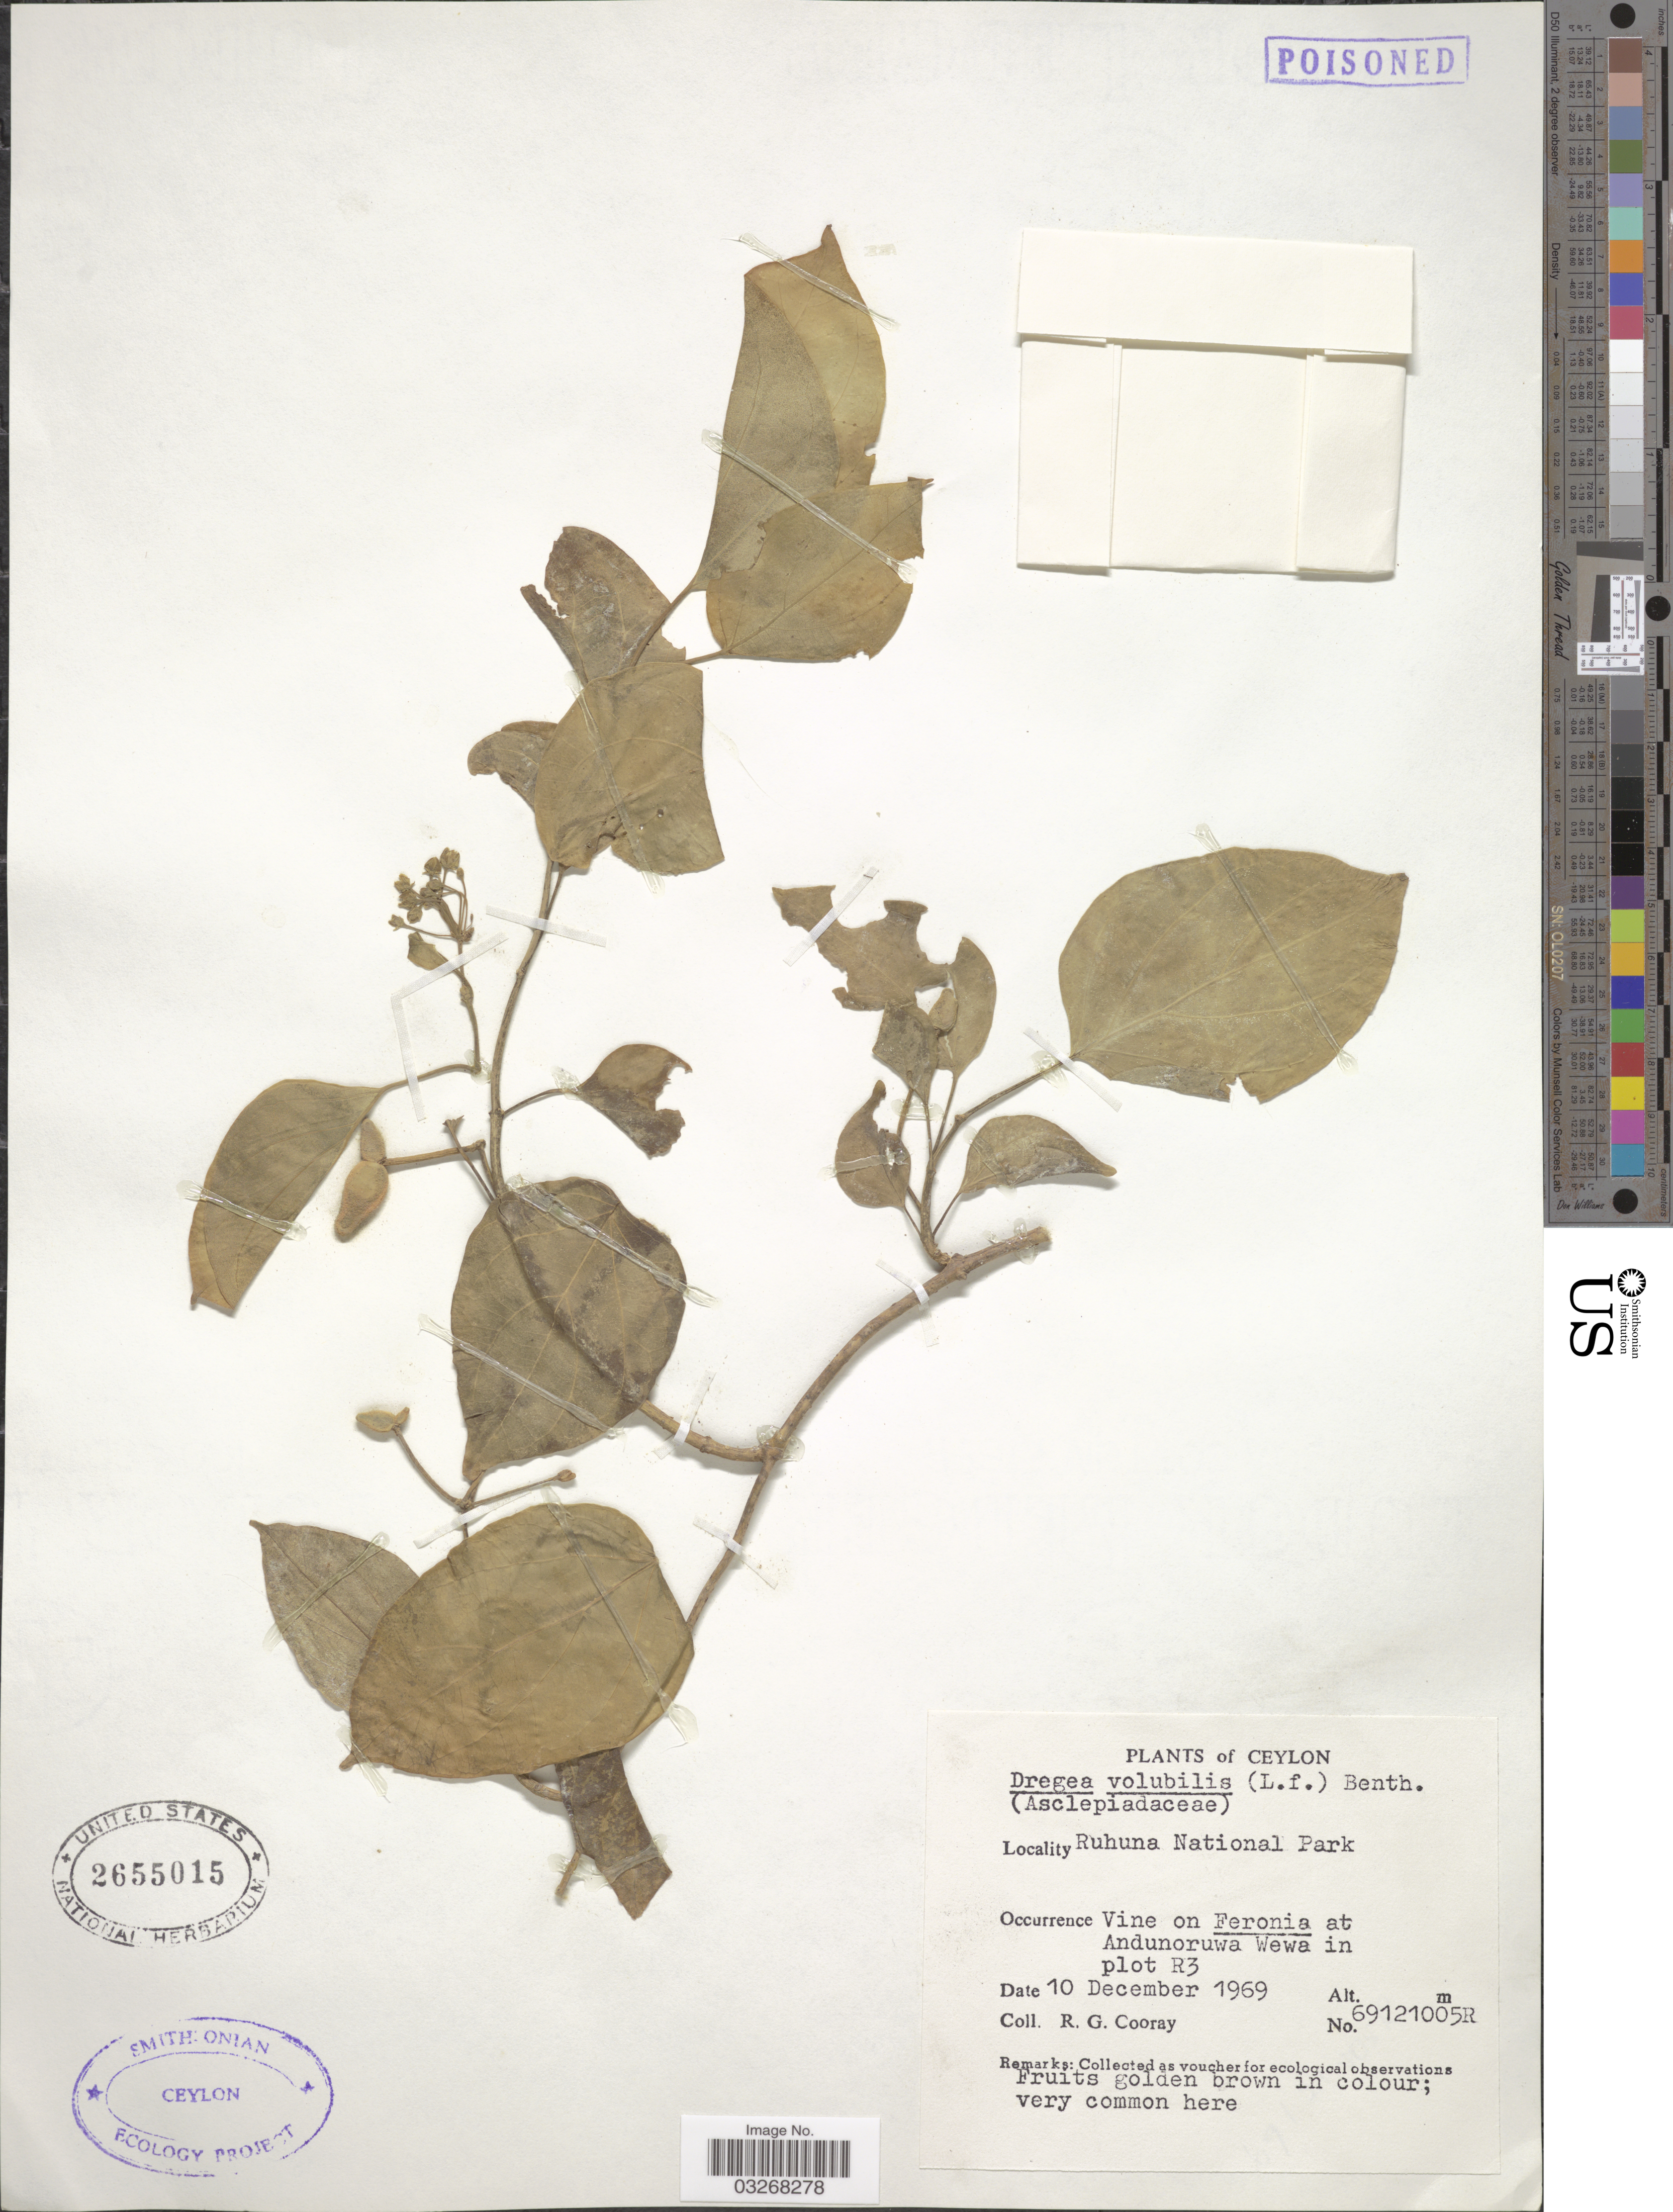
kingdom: Plantae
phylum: Tracheophyta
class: Magnoliopsida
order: Gentianales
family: Apocynaceae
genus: Dregea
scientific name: Dregea volubilis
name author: (L. f.) Benth. ex Hook. f.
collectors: R. Cooray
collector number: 69121005R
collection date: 1969-12-10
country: Sri Lanka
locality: Ceylon. Ruhuna National Park. Andunoruwa Wewa in plot R3.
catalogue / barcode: US 2655015